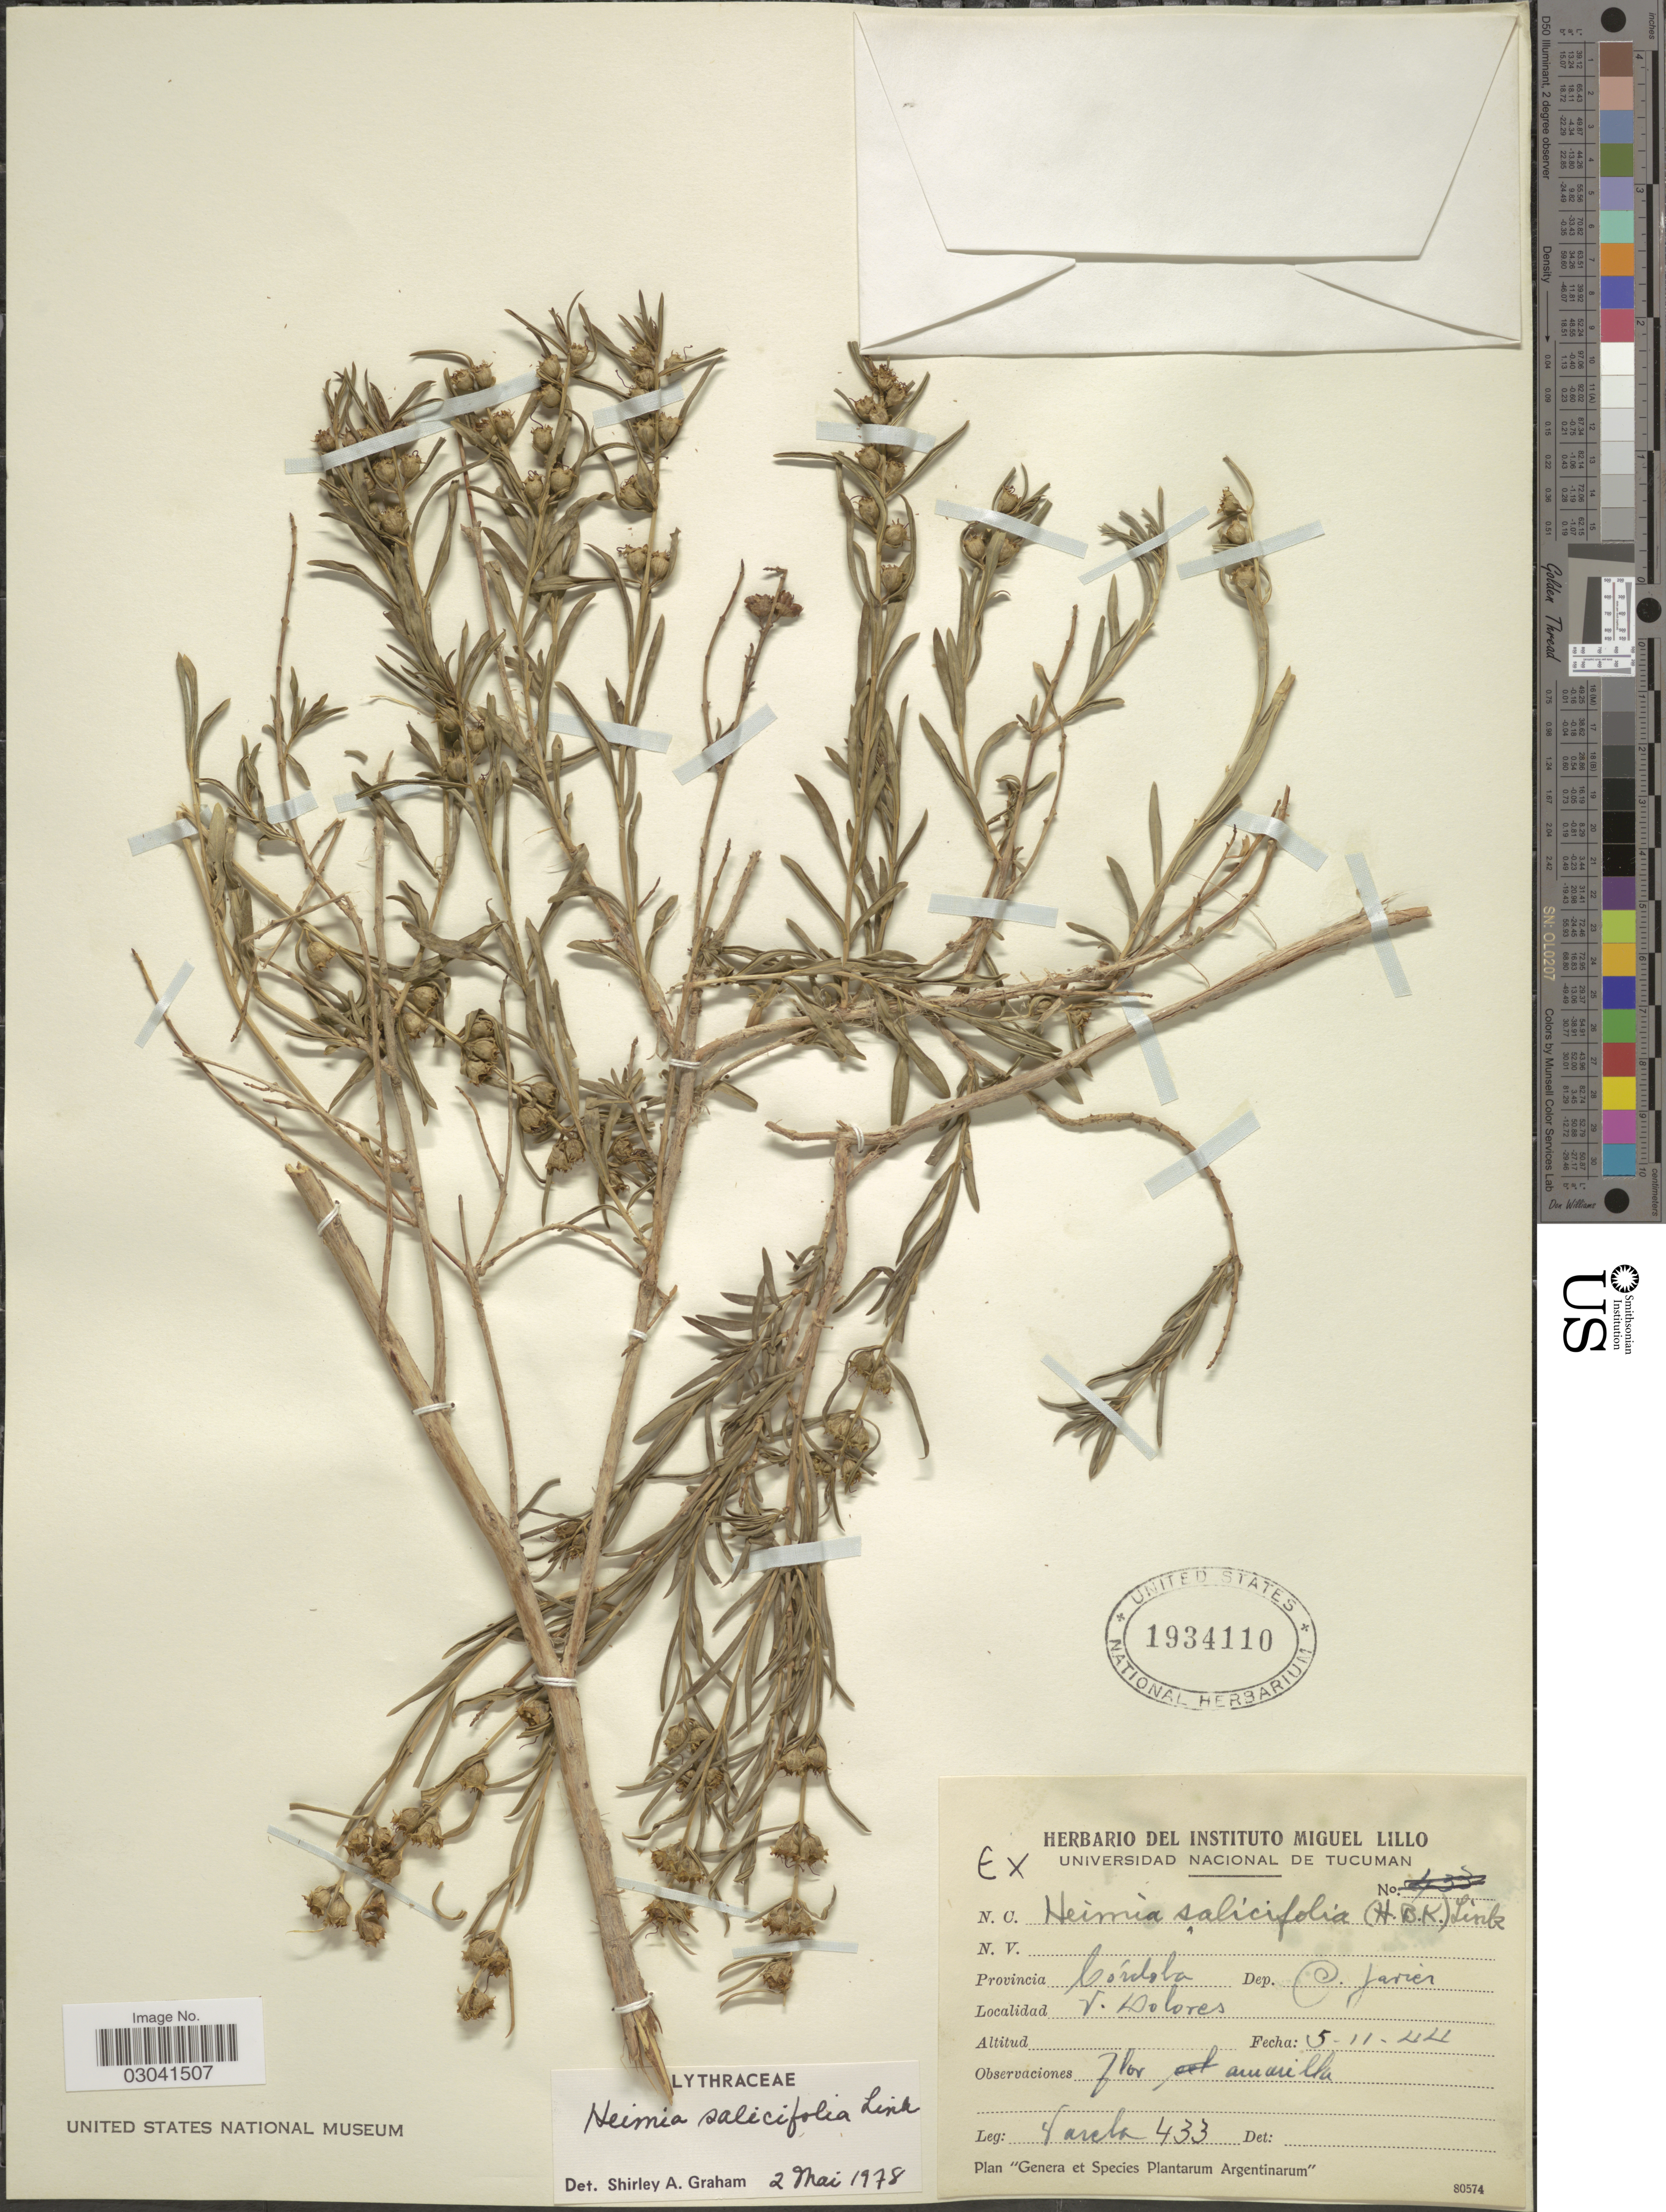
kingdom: Plantae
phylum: Tracheophyta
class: Magnoliopsida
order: Myrtales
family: Lythraceae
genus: Heimia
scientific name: Heimia salicifolia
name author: Link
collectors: -. Varela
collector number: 433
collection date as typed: Transcribed d/m/y: 5/11/44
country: Argentina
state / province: Cordoba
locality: Dep. S. Javier. V. Dolores.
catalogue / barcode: US 1934110